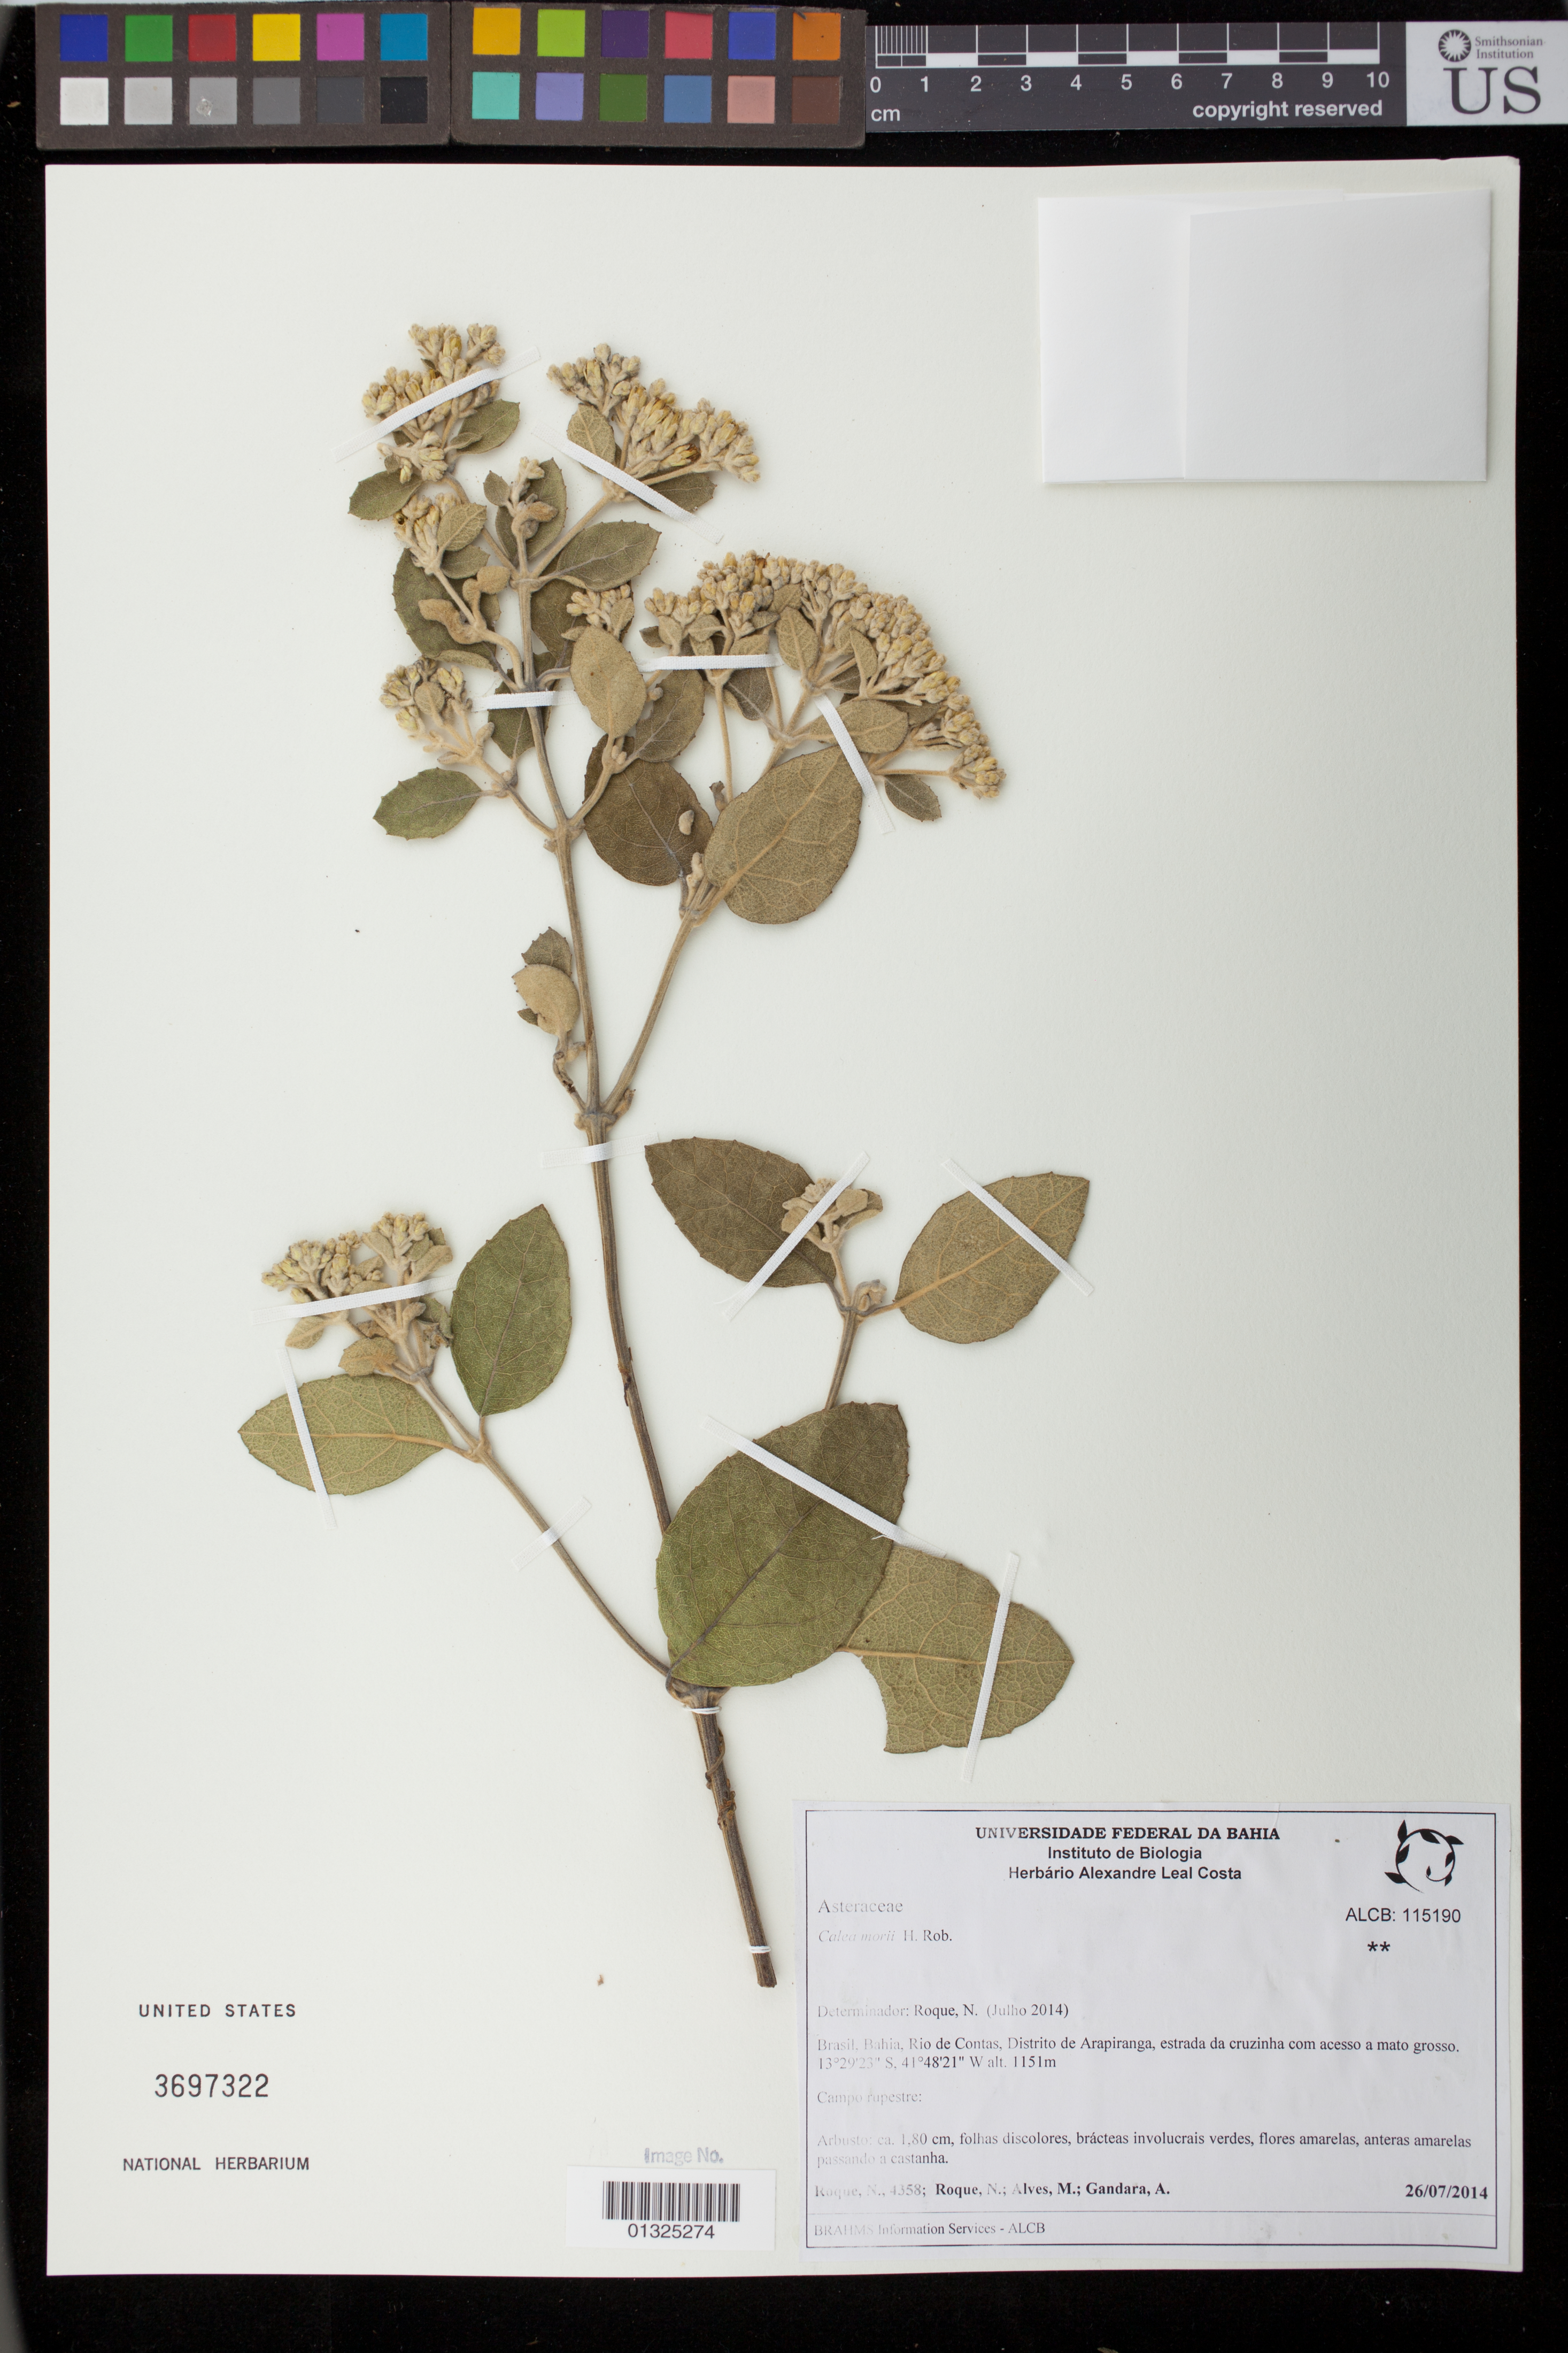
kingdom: Plantae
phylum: Tracheophyta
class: Magnoliopsida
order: Asterales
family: Asteraceae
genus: Calea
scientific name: Calea morii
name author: H. Rob.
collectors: N. Roque, M. Alves & A. Gándara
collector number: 4358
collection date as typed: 26 July 2014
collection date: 2014-07-26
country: Brazil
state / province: Bahia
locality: Rio de Contas, Distrito de Arapiranga, estrada da cruzinha com acesso a mato grosso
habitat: Campo rupestre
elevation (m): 1151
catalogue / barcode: US 3697322